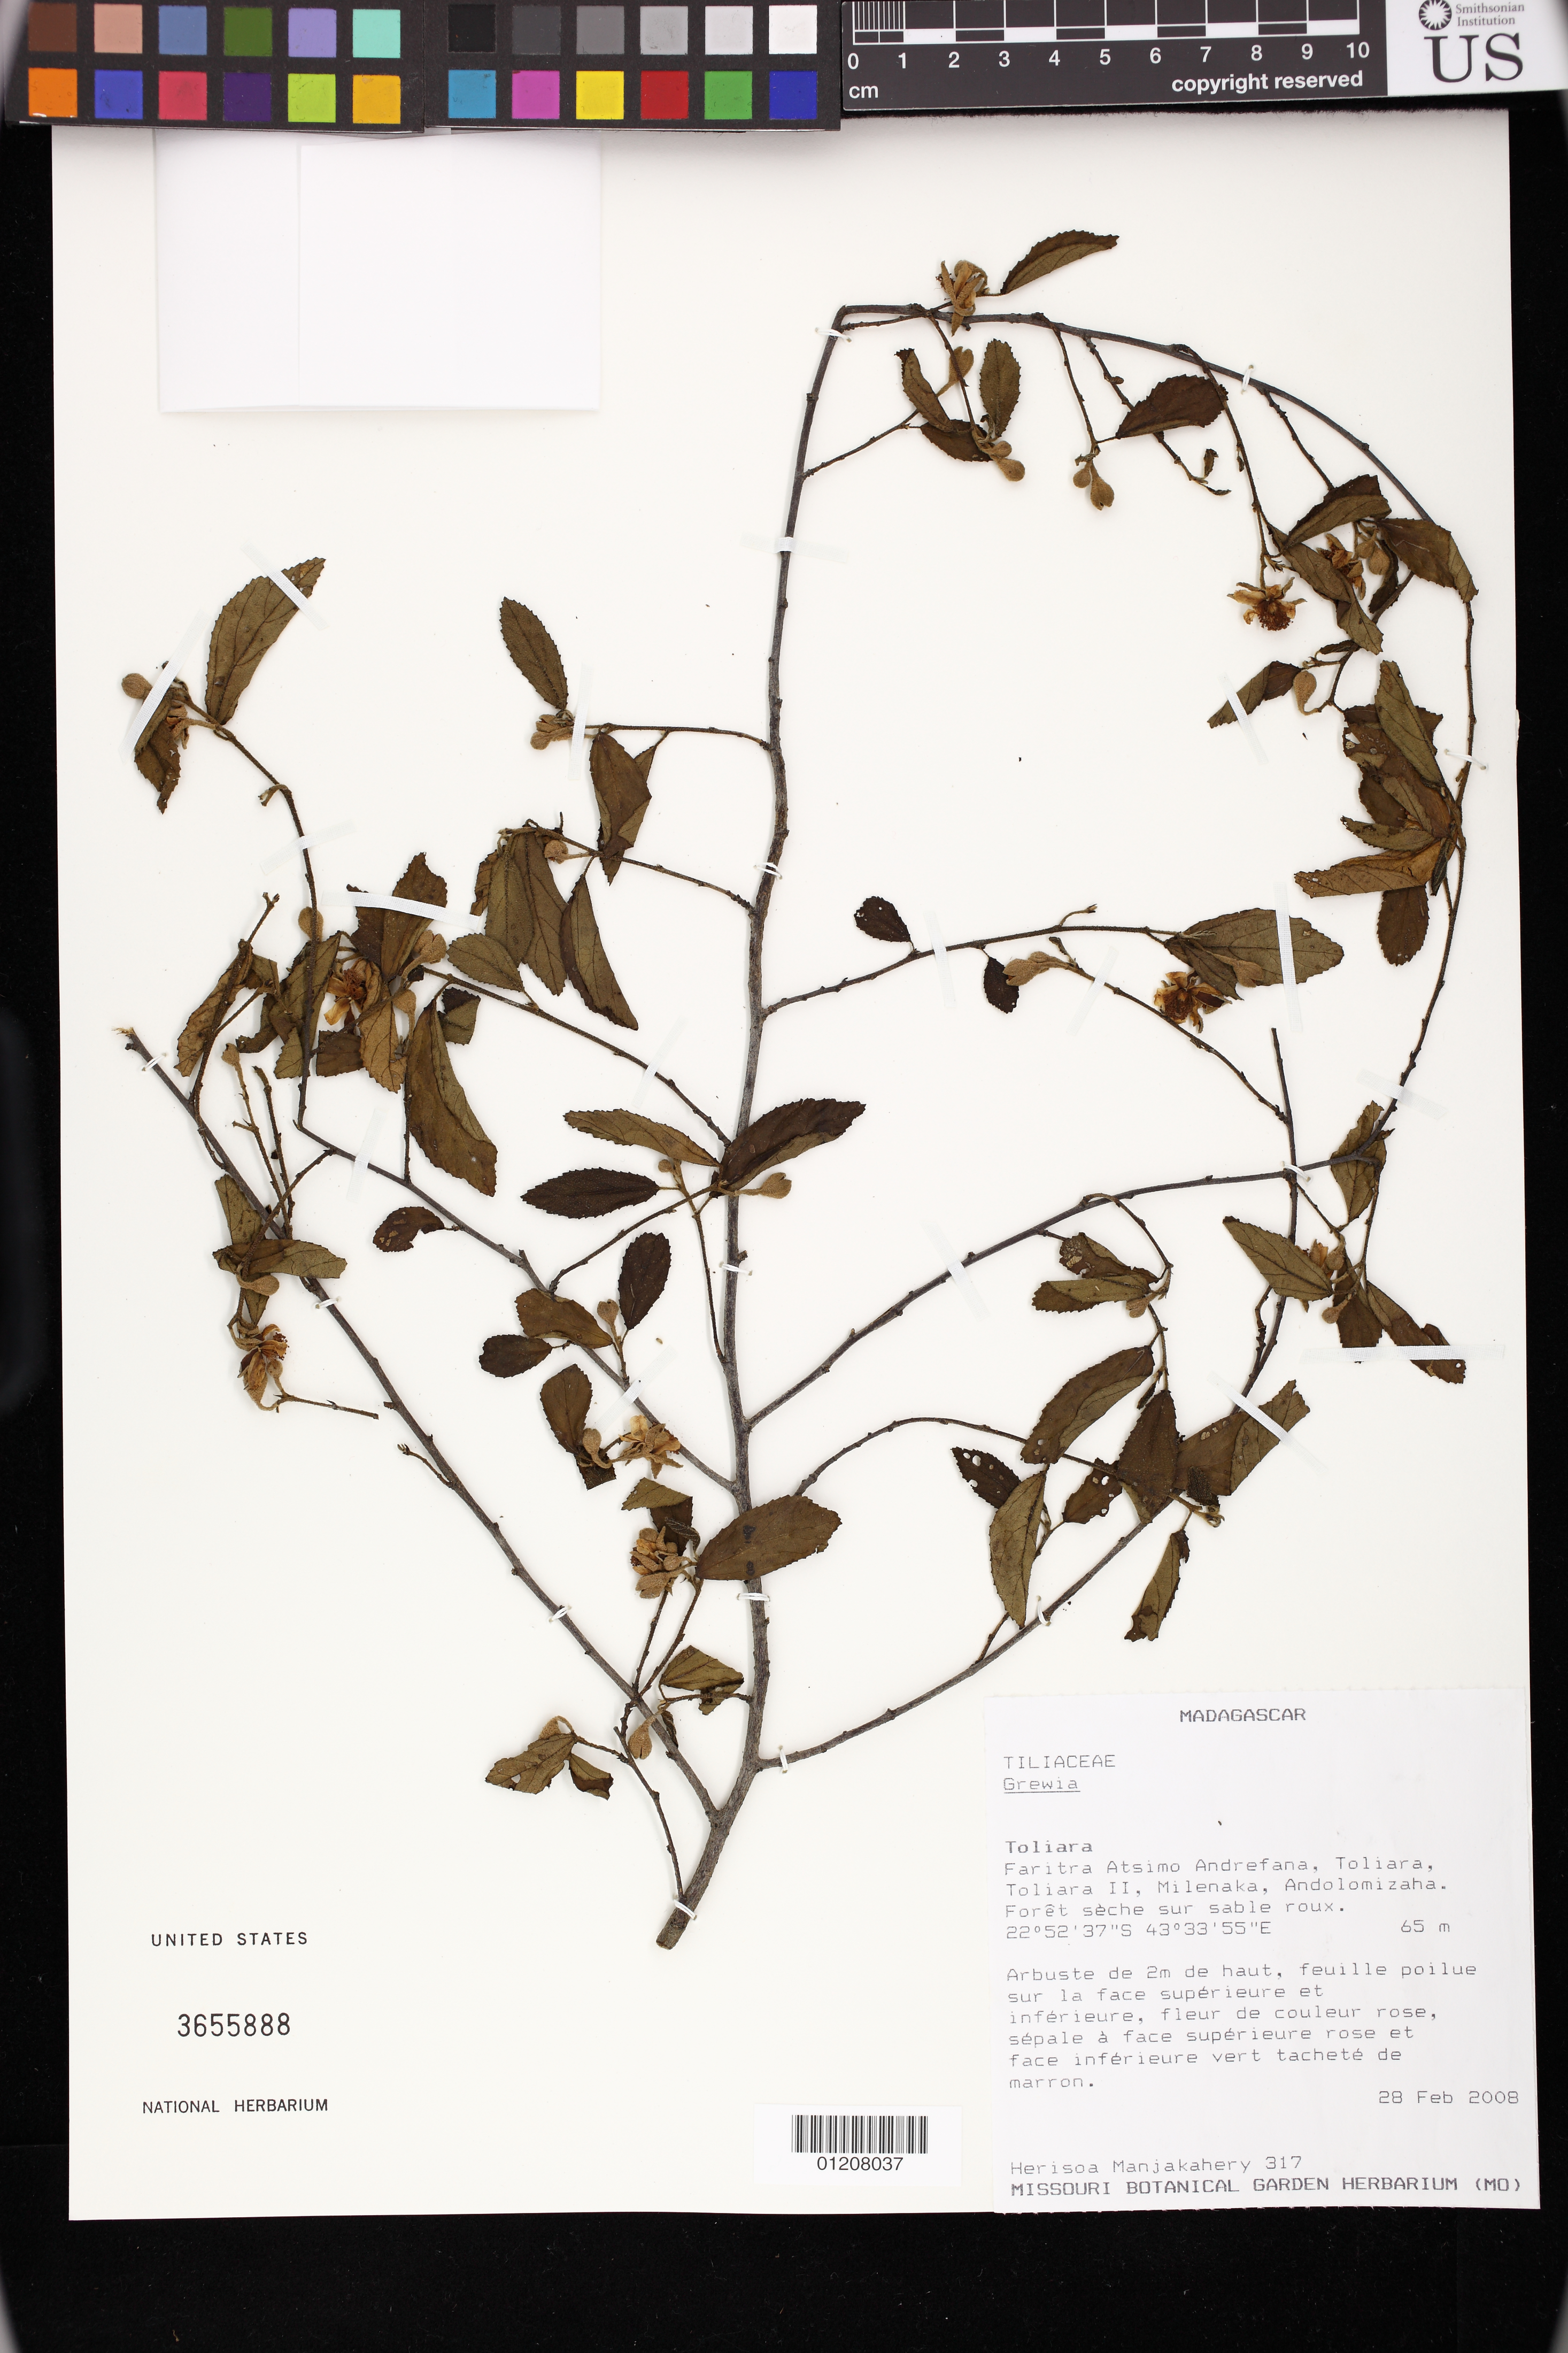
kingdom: Plantae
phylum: Tracheophyta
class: Magnoliopsida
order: Malvales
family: Malvaceae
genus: Grewia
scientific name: Grewia douliotii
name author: R. Vig.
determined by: Jourdain-Fievet, L.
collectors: H. N. Manjakahery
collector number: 317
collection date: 2008-02-28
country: Madagascar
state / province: Atsimo-Andrefana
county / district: Toliara, Toliara II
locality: Milenake, Andolomizaha.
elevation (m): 65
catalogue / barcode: US 3655888